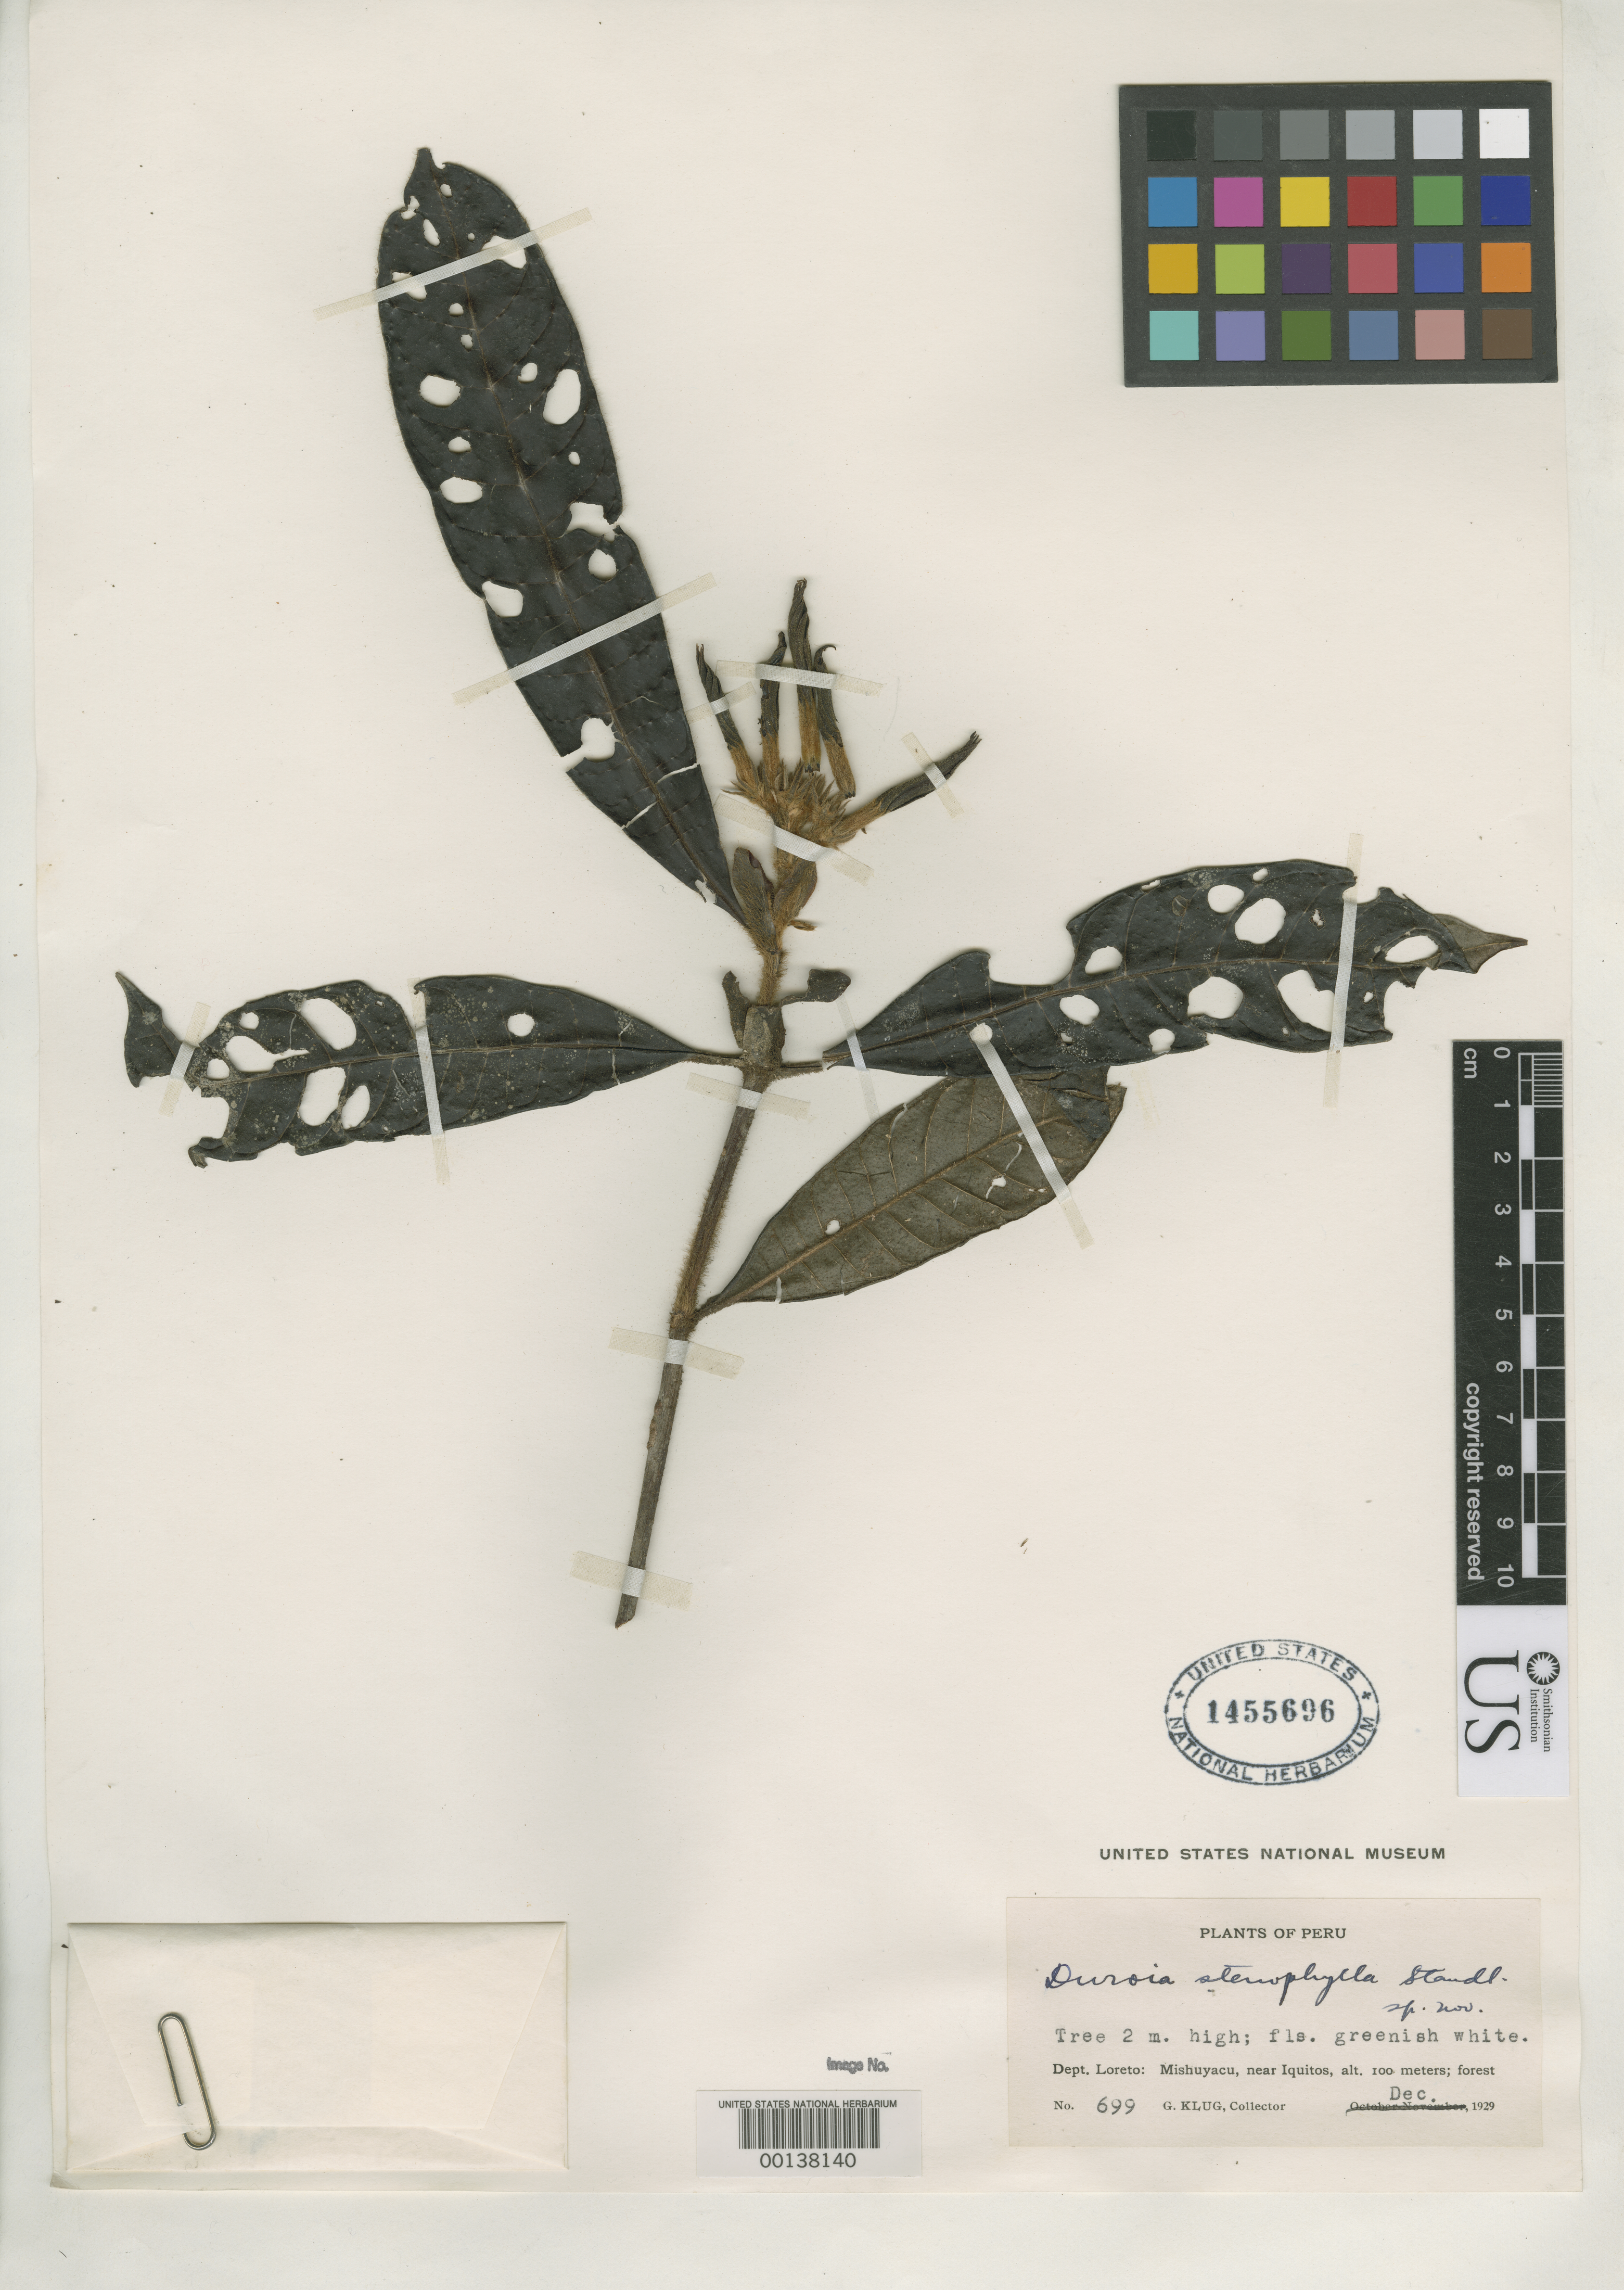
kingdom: Plantae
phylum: Tracheophyta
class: Magnoliopsida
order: Gentianales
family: Rubiaceae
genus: Duroia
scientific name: Duroia stenophylla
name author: Standl.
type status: Isotype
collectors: G. Klug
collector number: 699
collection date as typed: Dec 1929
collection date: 1929-12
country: Peru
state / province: Loreto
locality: Mishuyacu, near Iquitos.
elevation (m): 100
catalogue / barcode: US 1455696